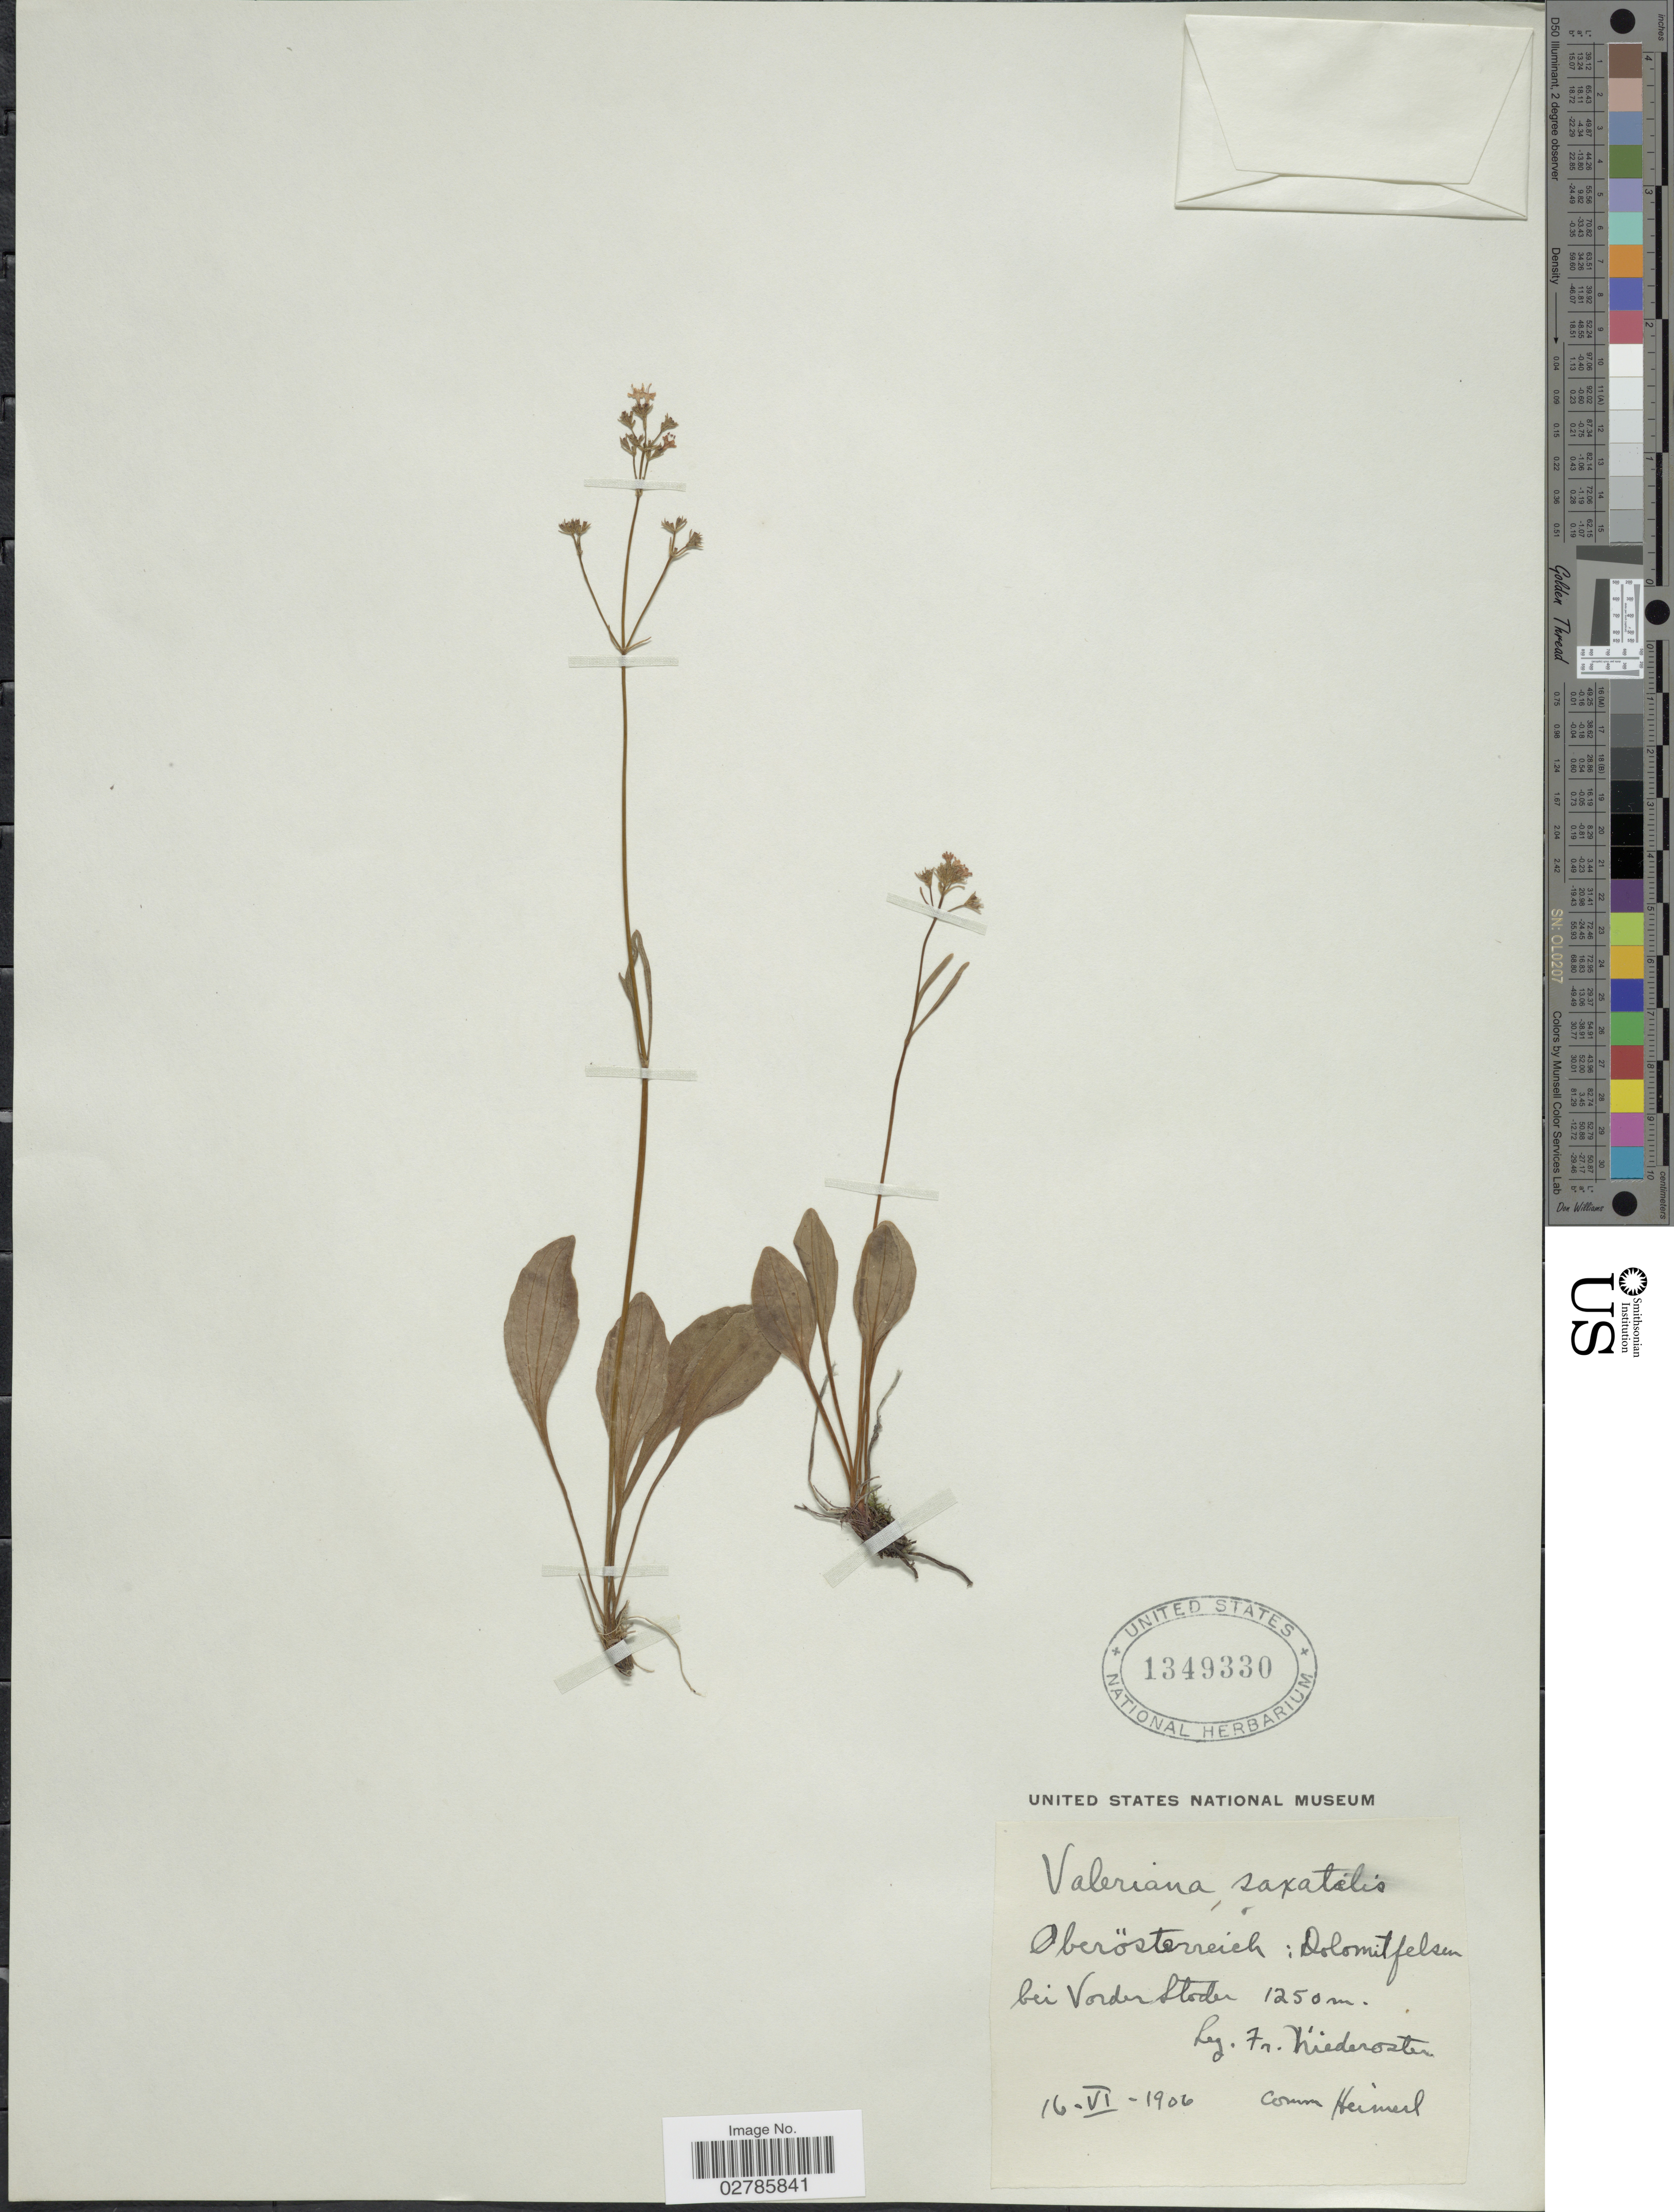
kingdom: Plantae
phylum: Tracheophyta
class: Magnoliopsida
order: Dipsacales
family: Caprifoliaceae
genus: Valeriana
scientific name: Valeriana saxatilis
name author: L.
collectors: Niederoster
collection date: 1906-06-16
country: Austria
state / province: Oberosterreich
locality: Oberösterreich: Dolomitfelsen bei Vorderstoder.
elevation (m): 1250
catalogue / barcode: US 1349330